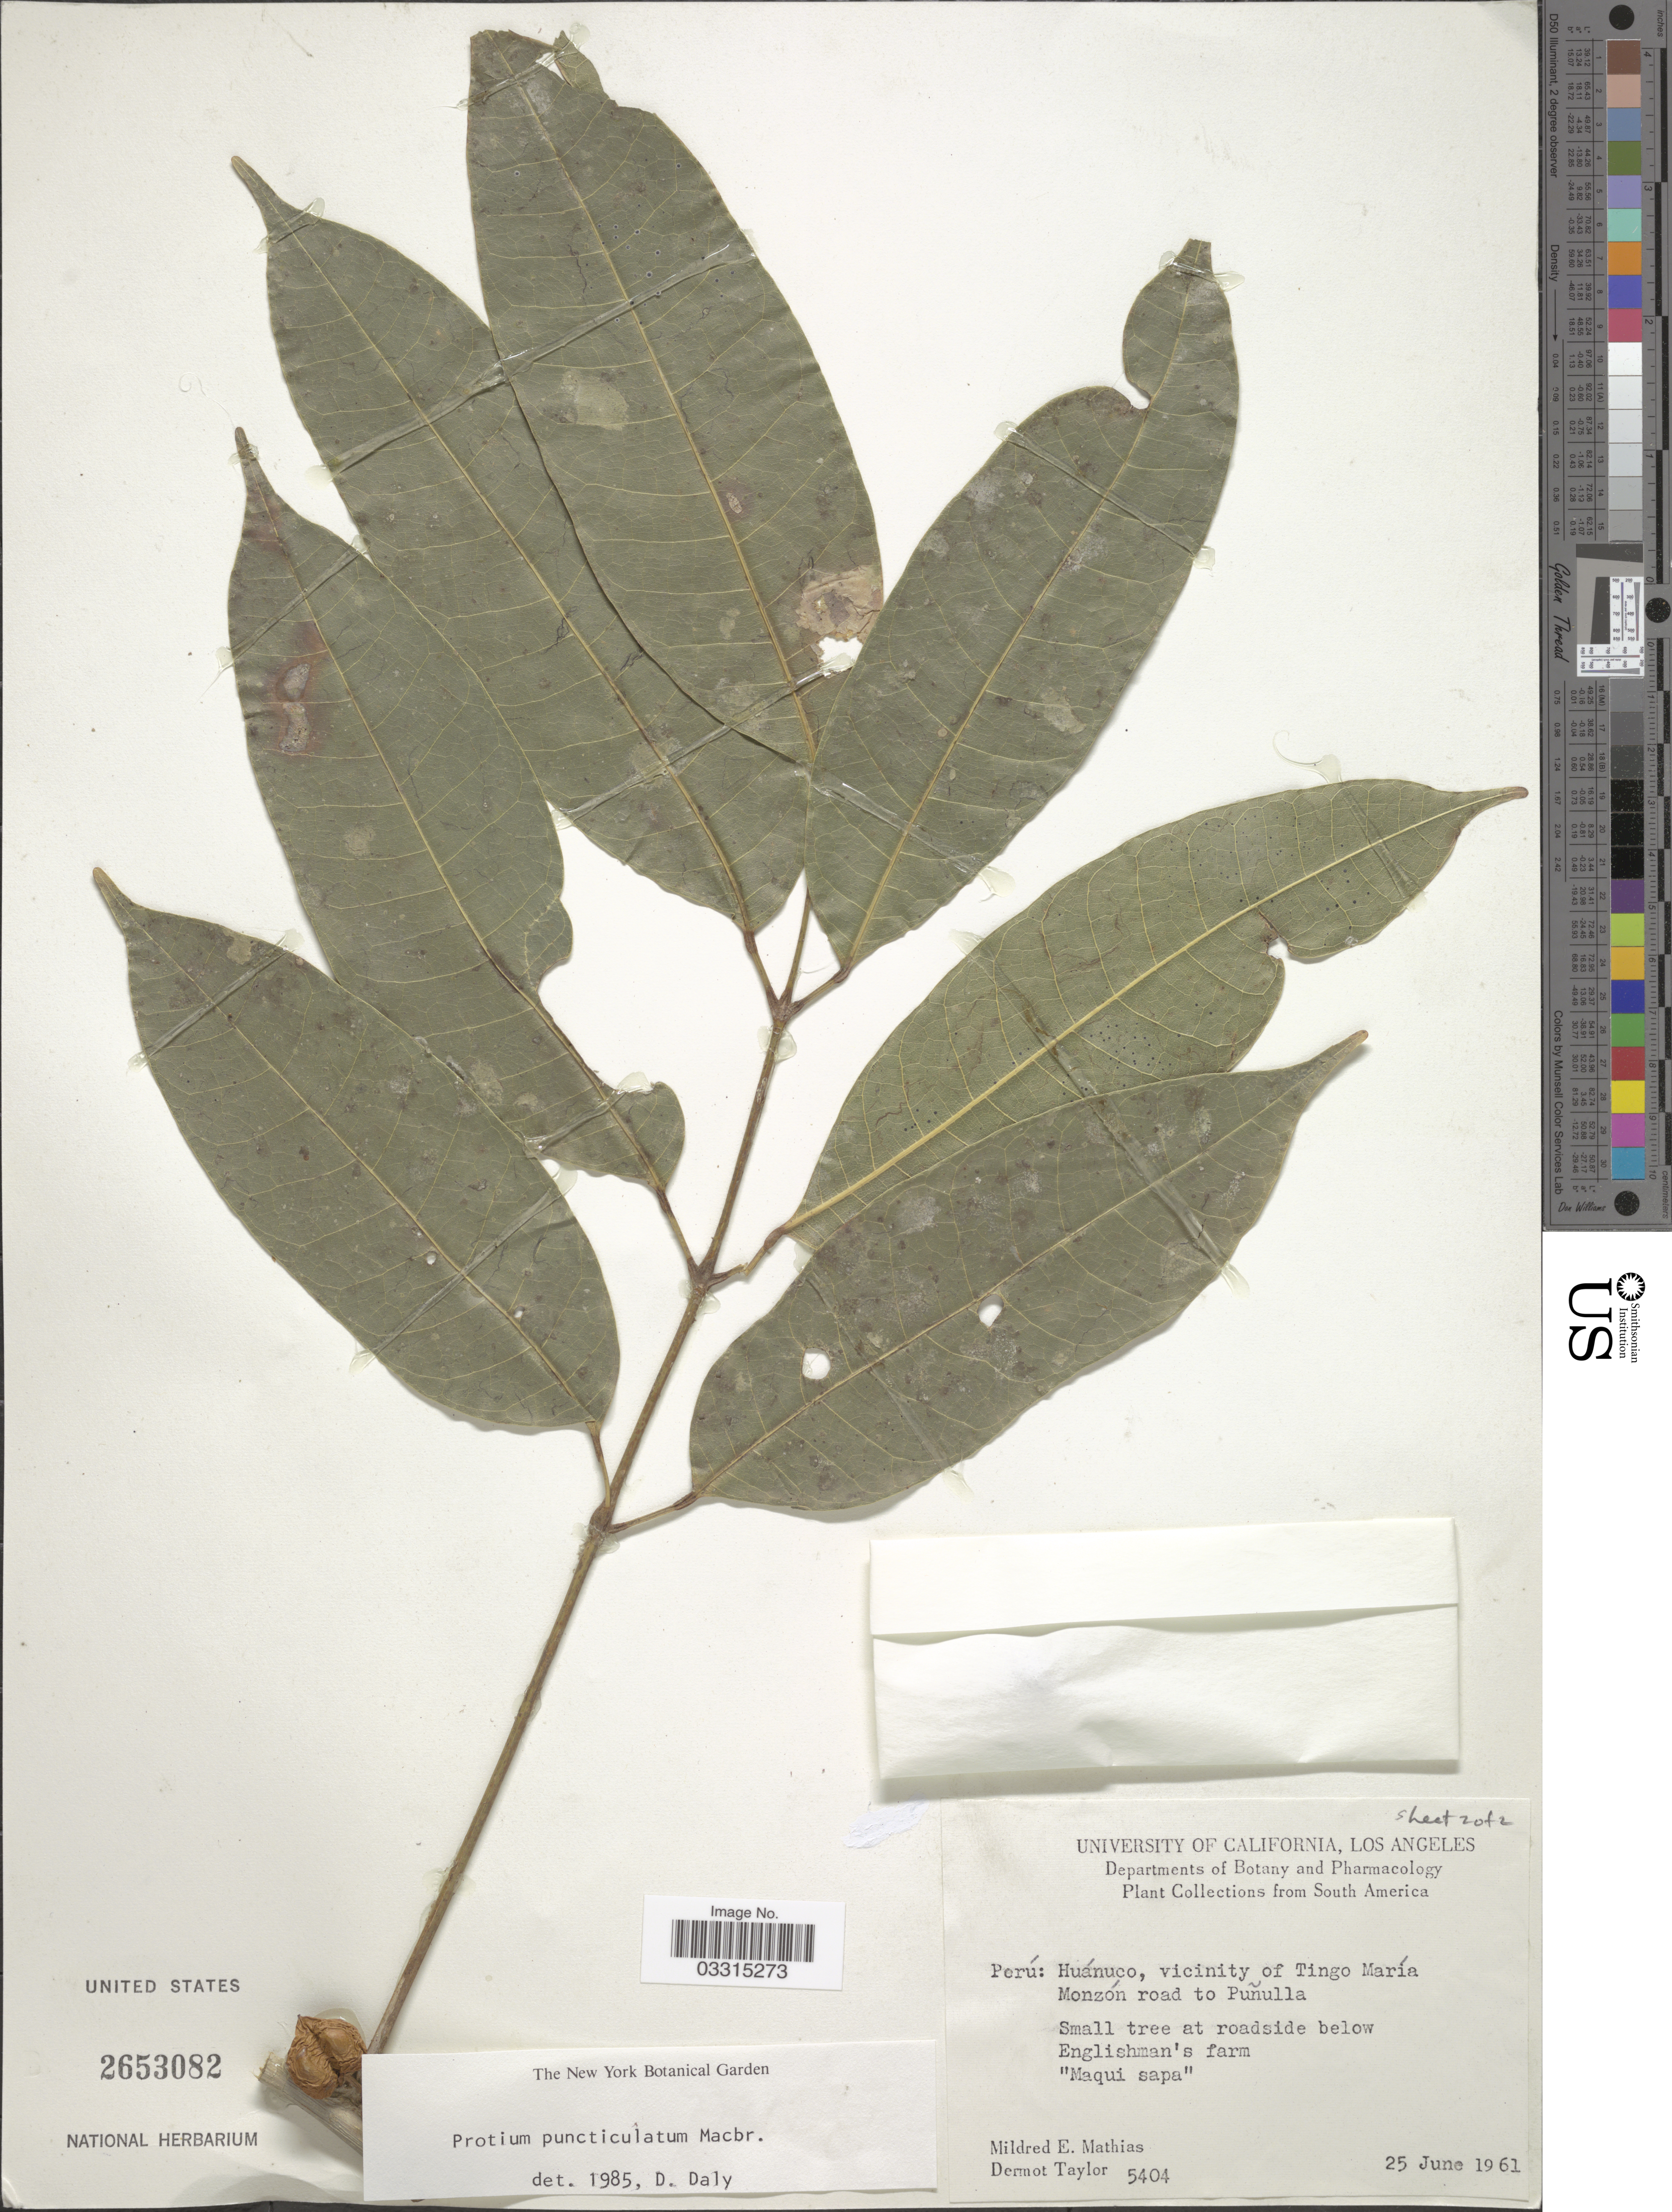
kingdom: Plantae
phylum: Tracheophyta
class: Magnoliopsida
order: Sapindales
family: Burseraceae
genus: Protium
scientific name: Protium puncticulatum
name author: J.F. Macbr.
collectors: M. E. Mathias & D. Taylor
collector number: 5404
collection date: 1961-06-25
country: Peru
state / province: Huánuco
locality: Vicinity of Tingo María Monzón road to Puñulla.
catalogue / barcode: US 2653082